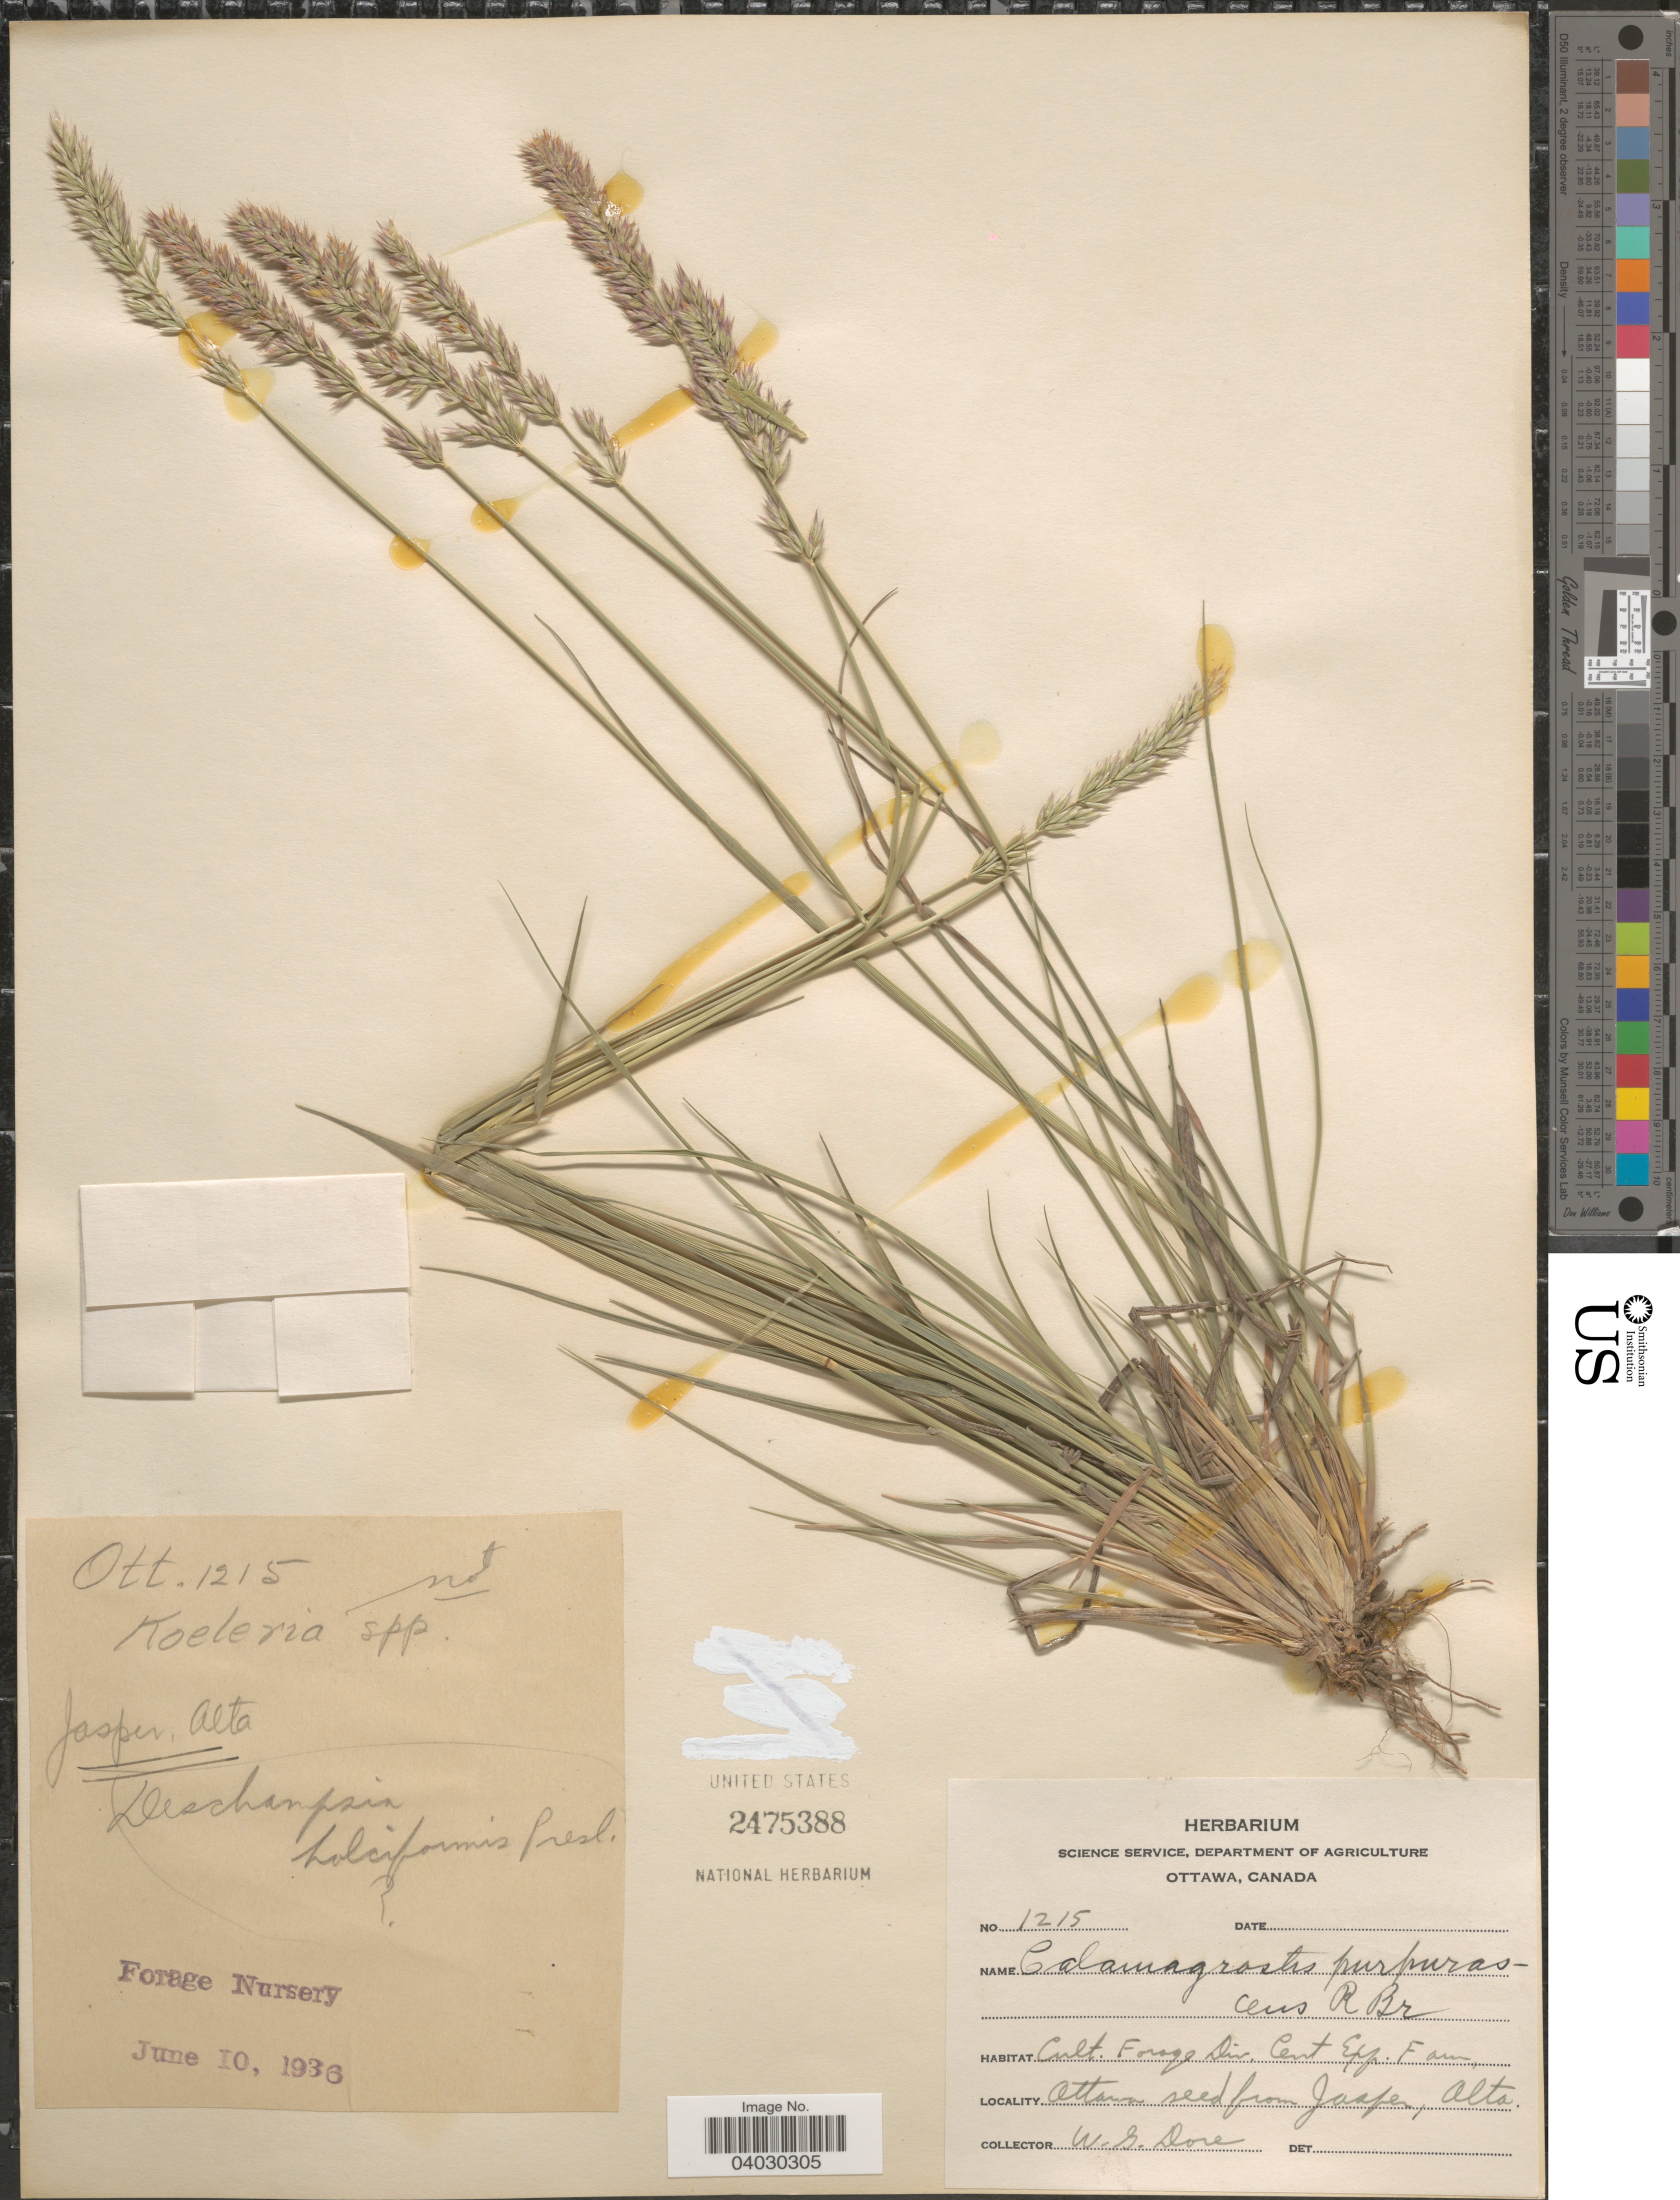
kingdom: Plantae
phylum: Tracheophyta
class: Liliopsida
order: Poales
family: Poaceae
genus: Calamagrostis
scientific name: Calamagrostis purpurascens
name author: R. Br.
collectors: W. Dore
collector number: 1215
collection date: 1936-06-10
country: Canada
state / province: Alberta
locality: Cult. Forage Div. Cent Exp. Farm.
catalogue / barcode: US 2475388